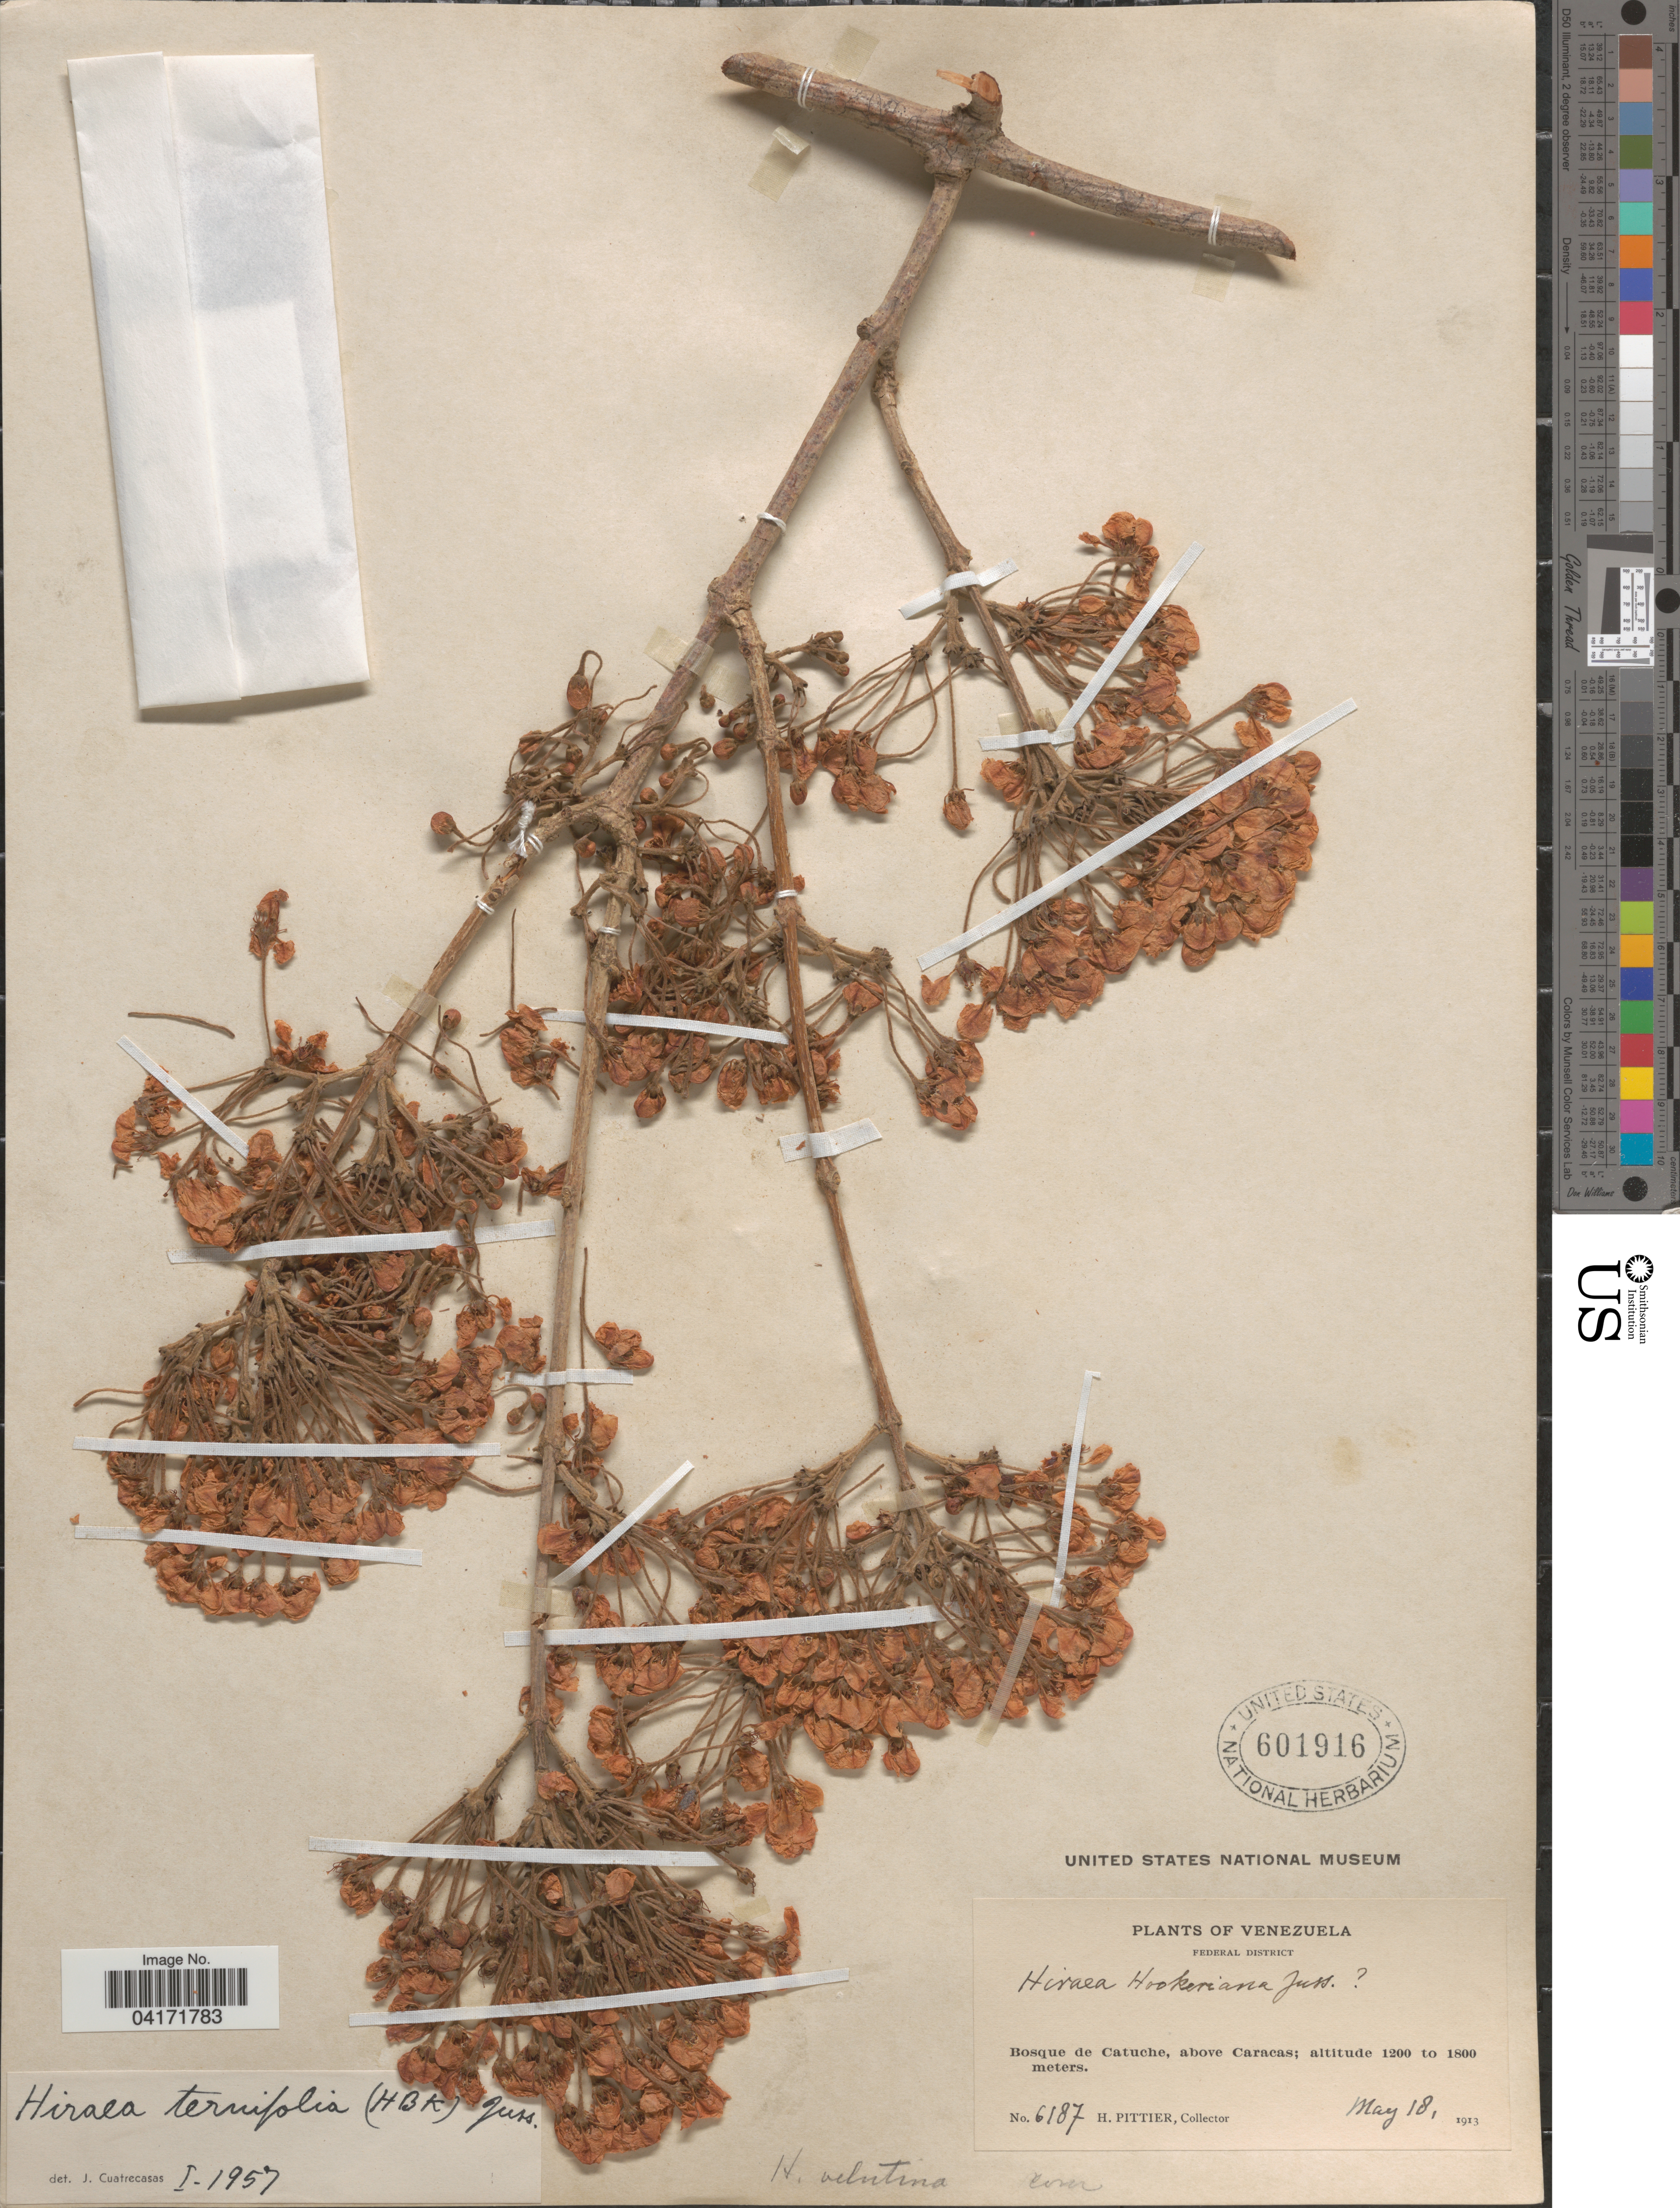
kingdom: Plantae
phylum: Tracheophyta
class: Magnoliopsida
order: Malpighiales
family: Malpighiaceae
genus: Hiraea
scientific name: Hiraea ternifolia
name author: (Kunth) A. Juss.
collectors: H. F. Pittier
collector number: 6187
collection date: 1913-05-18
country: Venezuela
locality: Federal District. Bosque de Catuche, above Caracas.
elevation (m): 1200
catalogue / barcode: US 601916